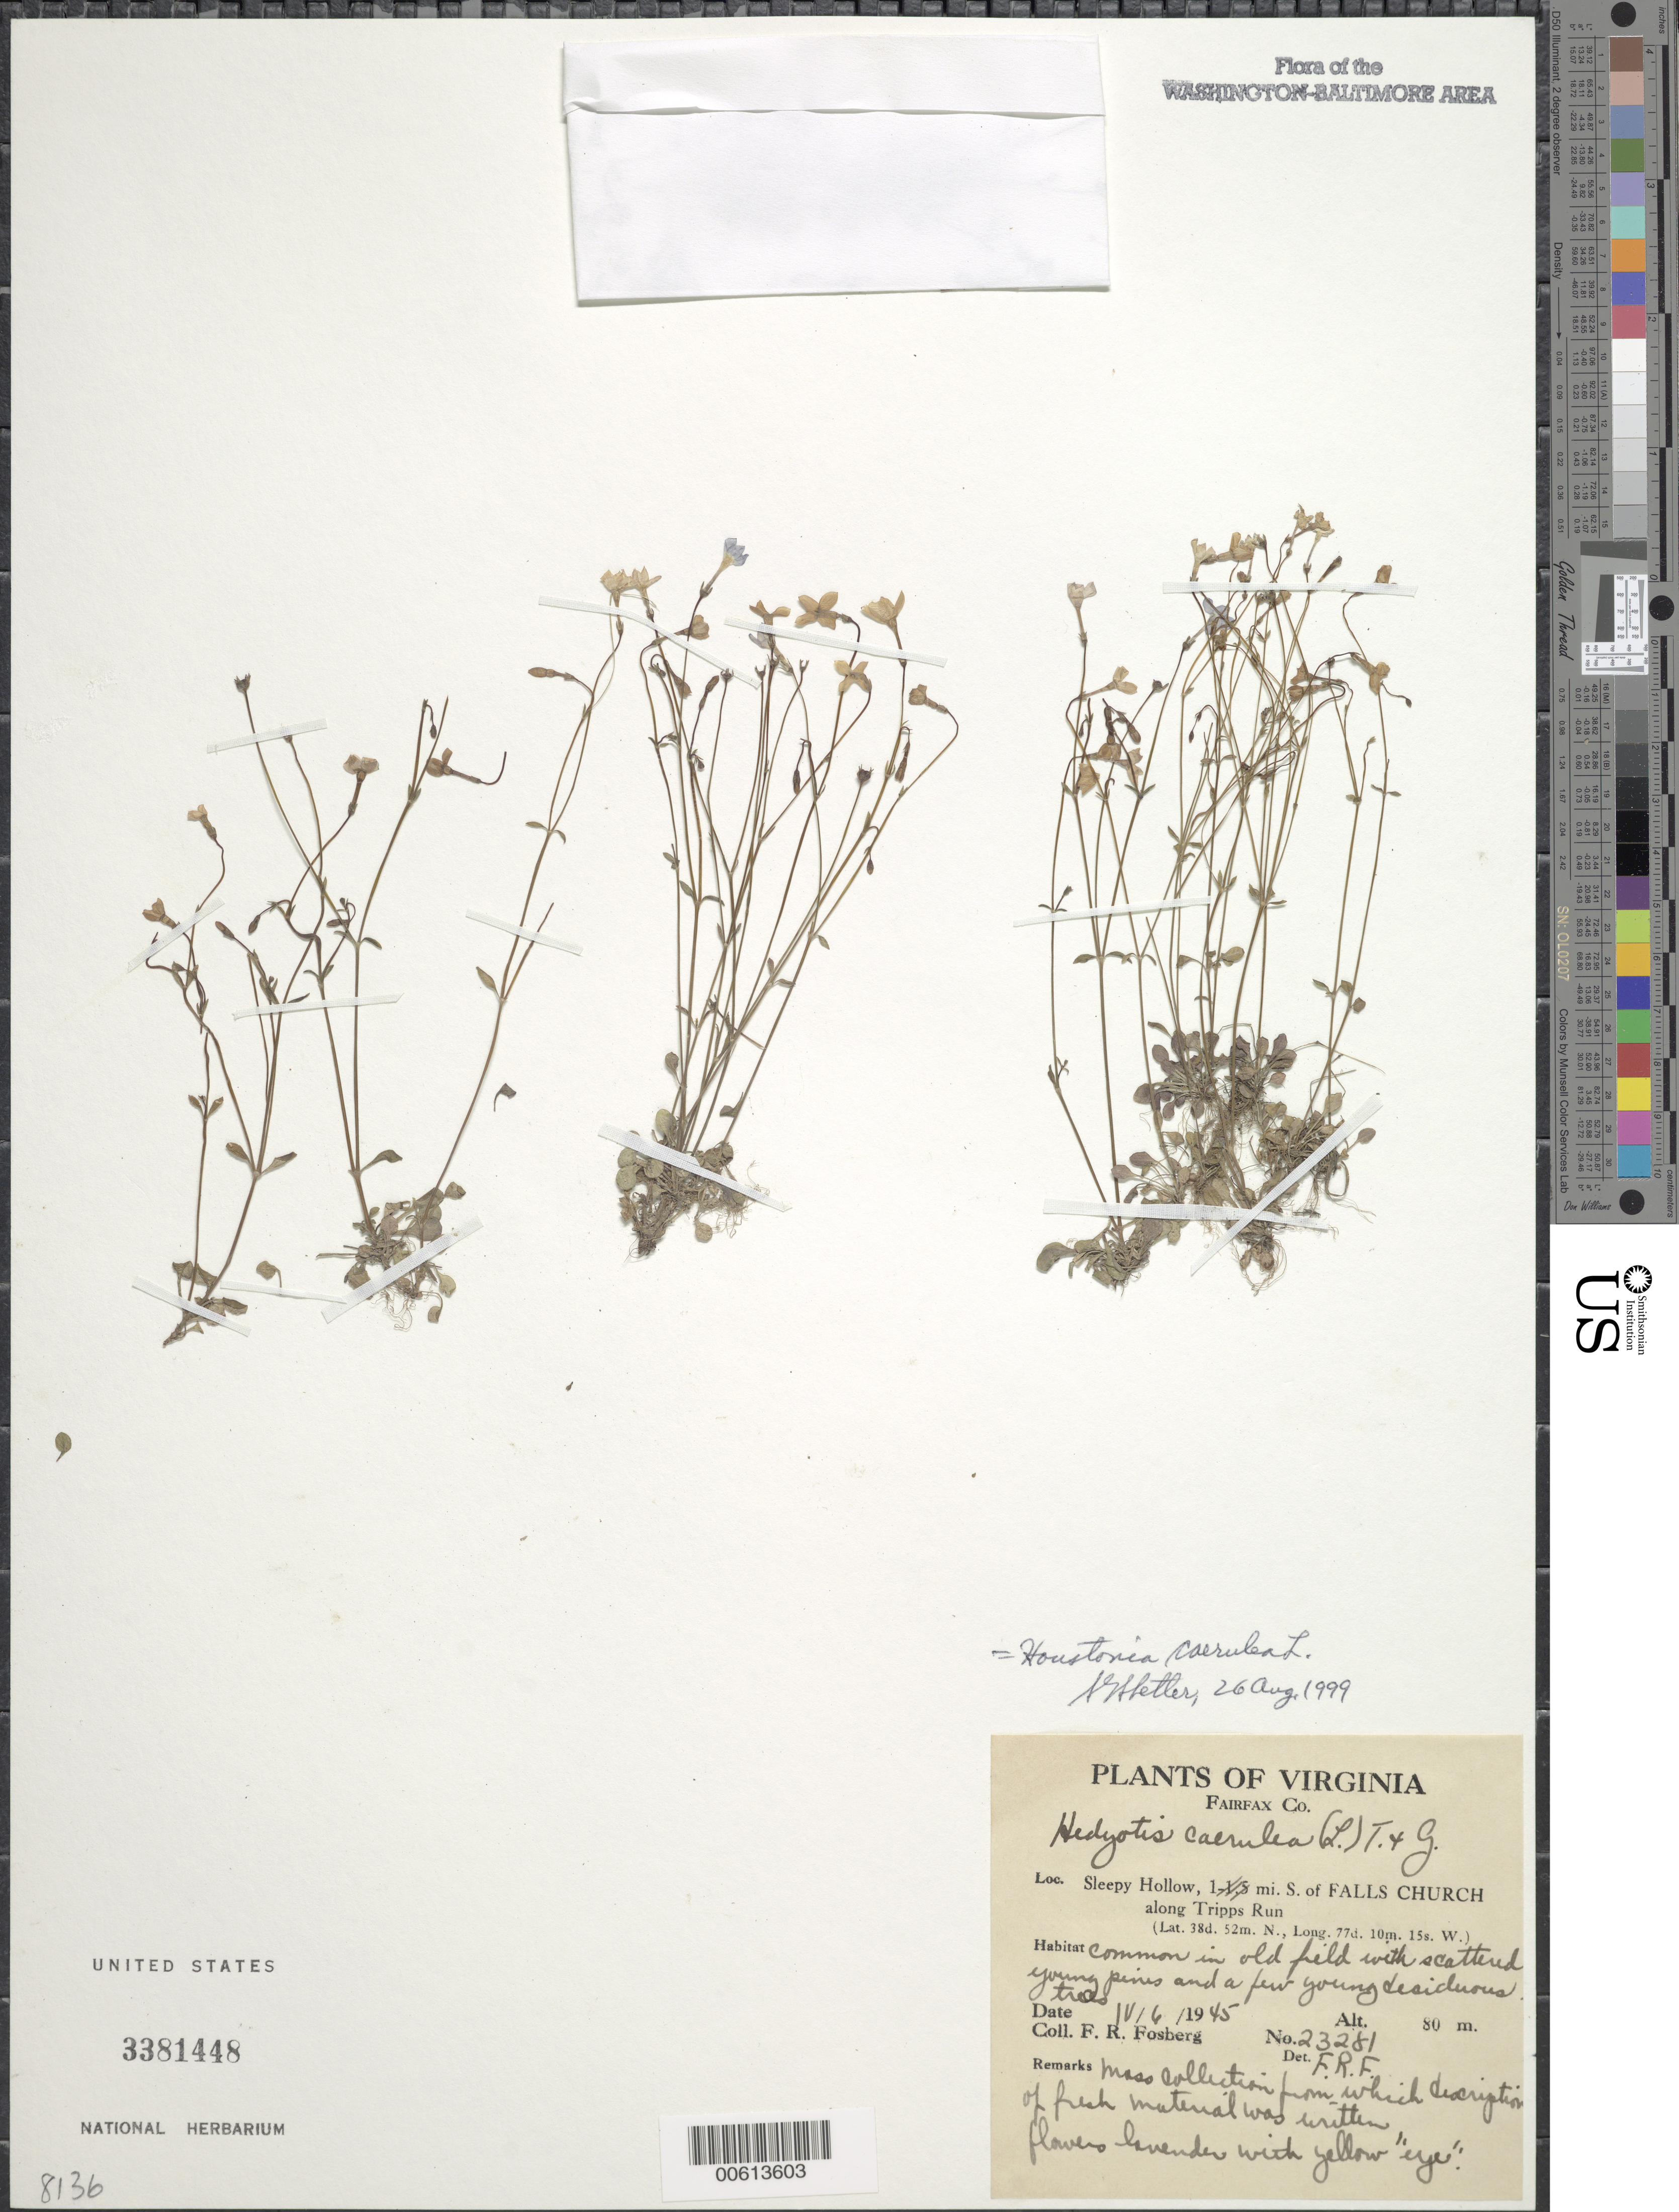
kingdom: Plantae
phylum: Tracheophyta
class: Magnoliopsida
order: Gentianales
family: Rubiaceae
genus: Houstonia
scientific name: Houstonia caerulea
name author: L.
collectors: F. R. Fosberg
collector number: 23281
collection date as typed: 06 Apr 1945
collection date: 1945-04-06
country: United States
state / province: Virginia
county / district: Fairfax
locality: Sleepy Hollow, S of Falls Church along Tripps Run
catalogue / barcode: US 3381448